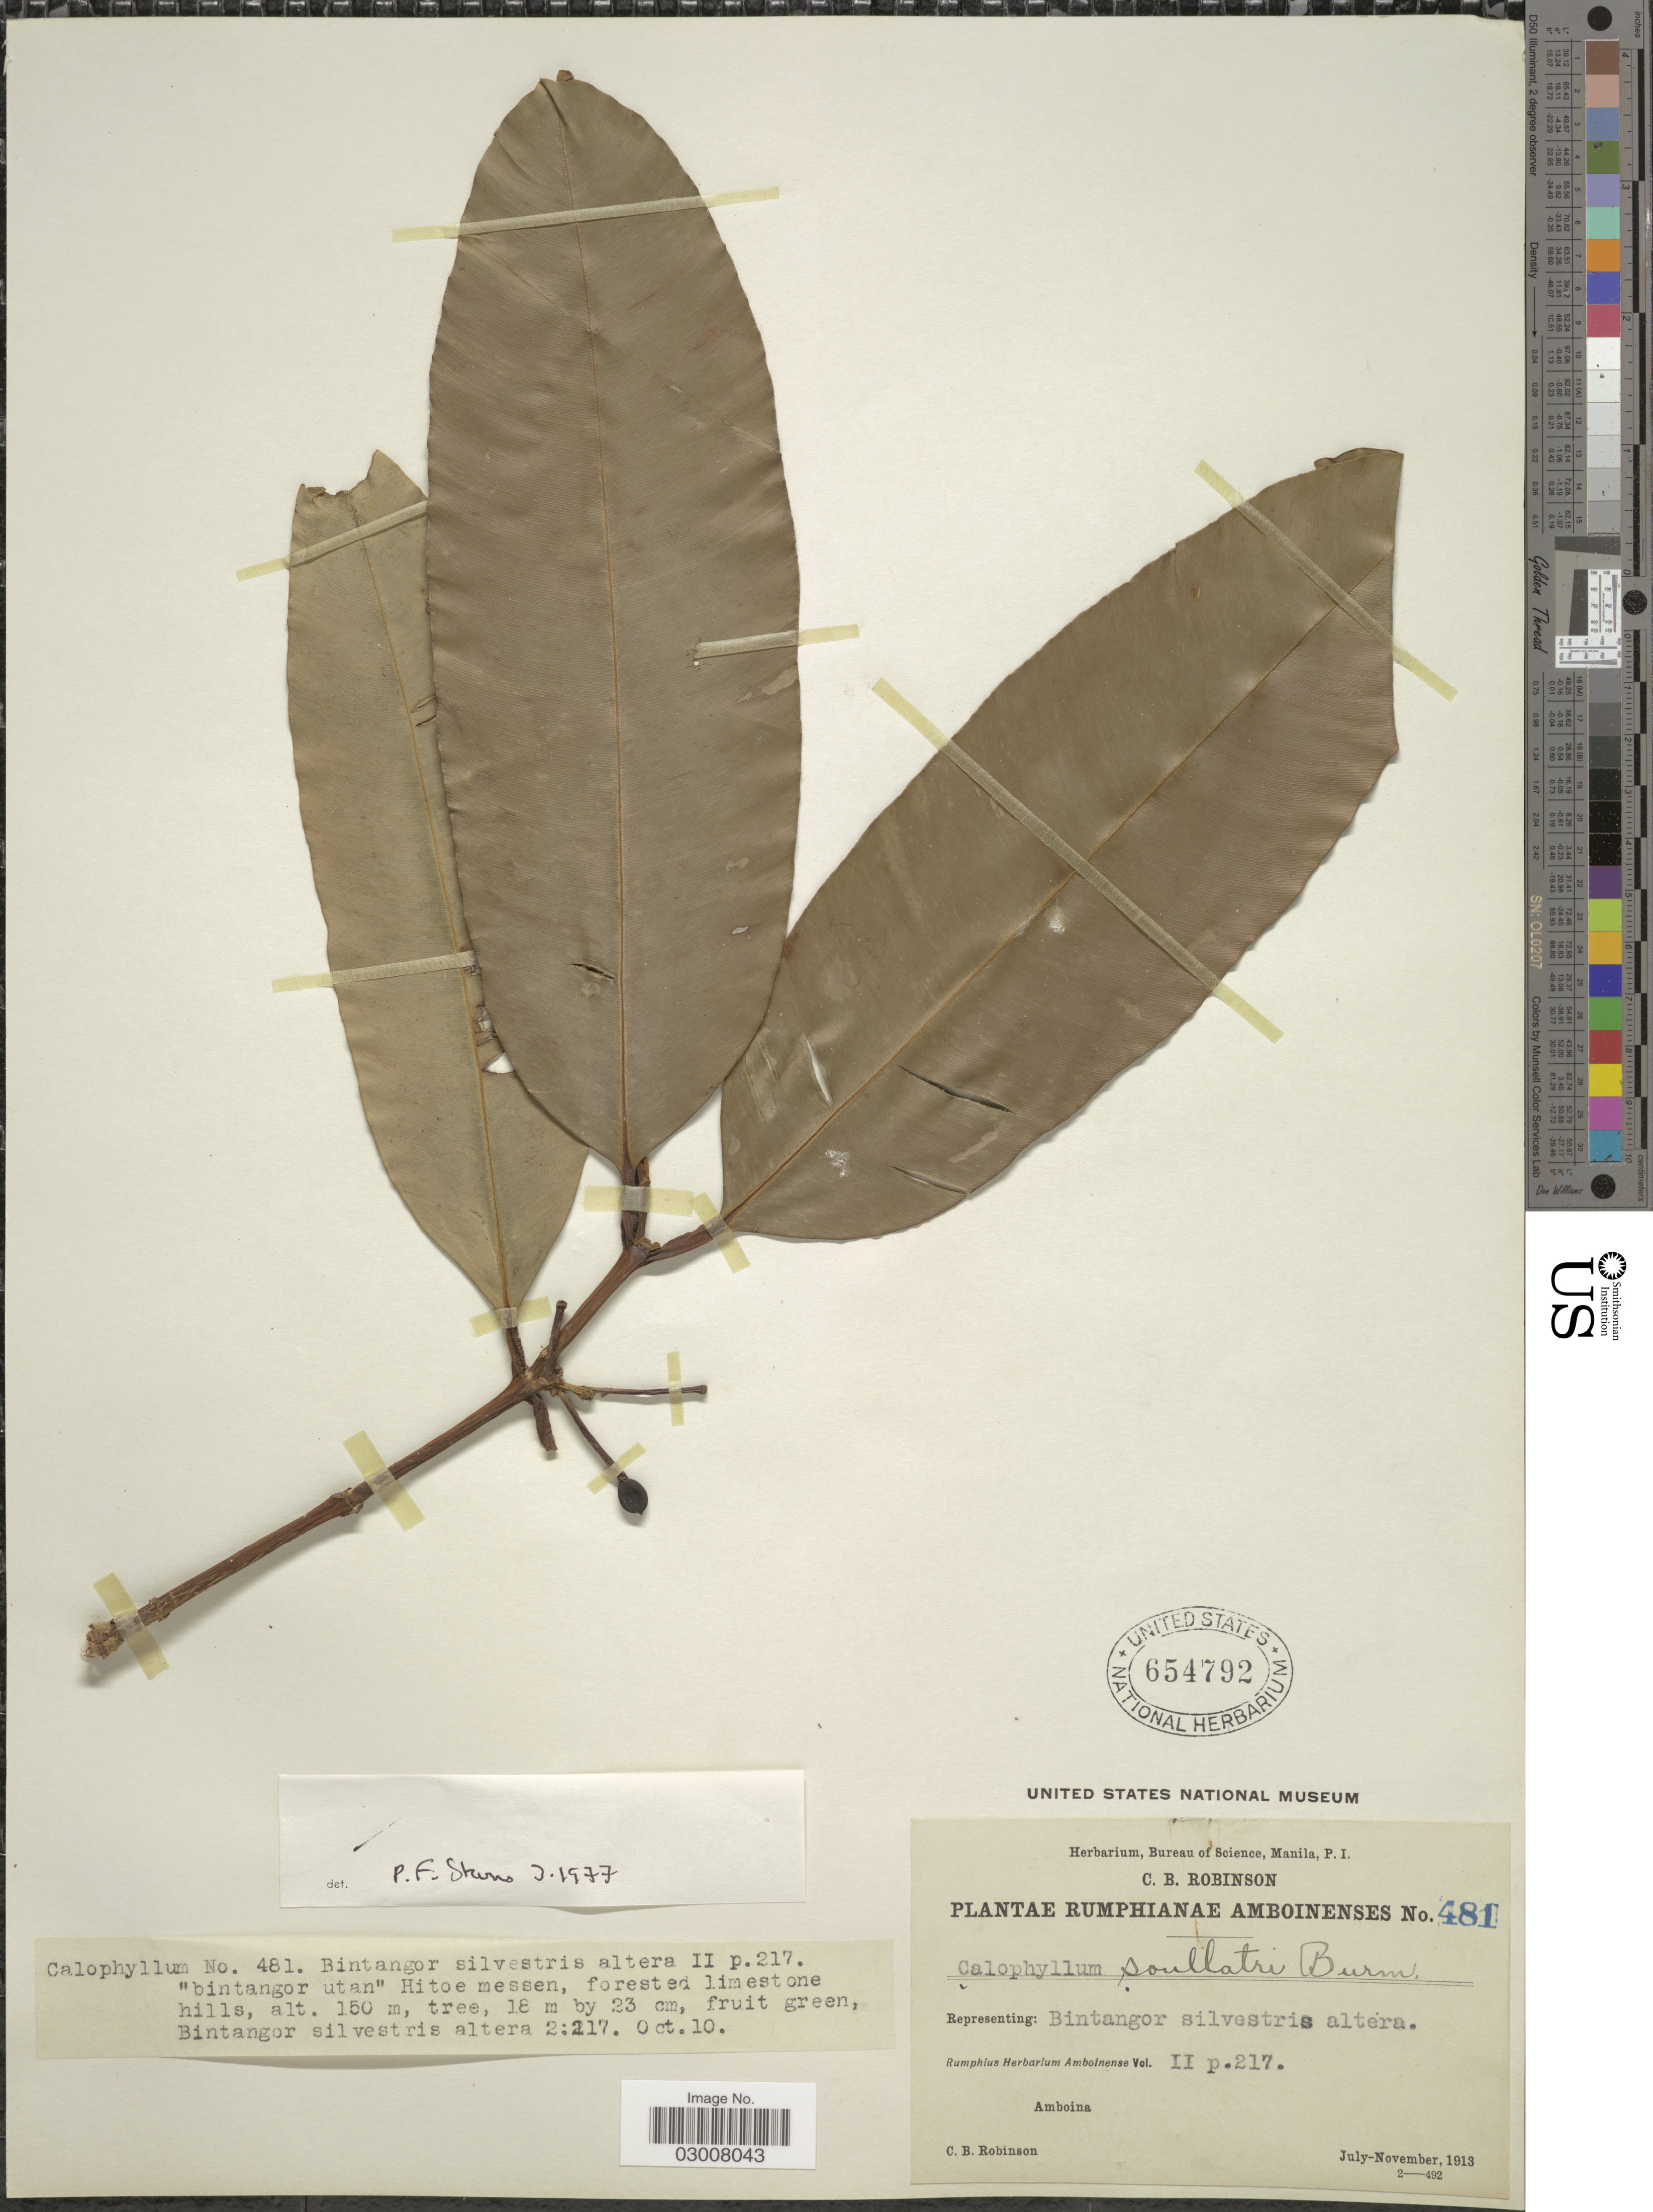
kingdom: Plantae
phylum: Tracheophyta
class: Magnoliopsida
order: Malpighiales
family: Calophyllaceae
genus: Calophyllum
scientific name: Calophyllum soulattri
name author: Burm. f.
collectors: C. Robinson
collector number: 481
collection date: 1913-10-10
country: Indonesia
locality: Amboina.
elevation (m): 150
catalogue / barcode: US 654792